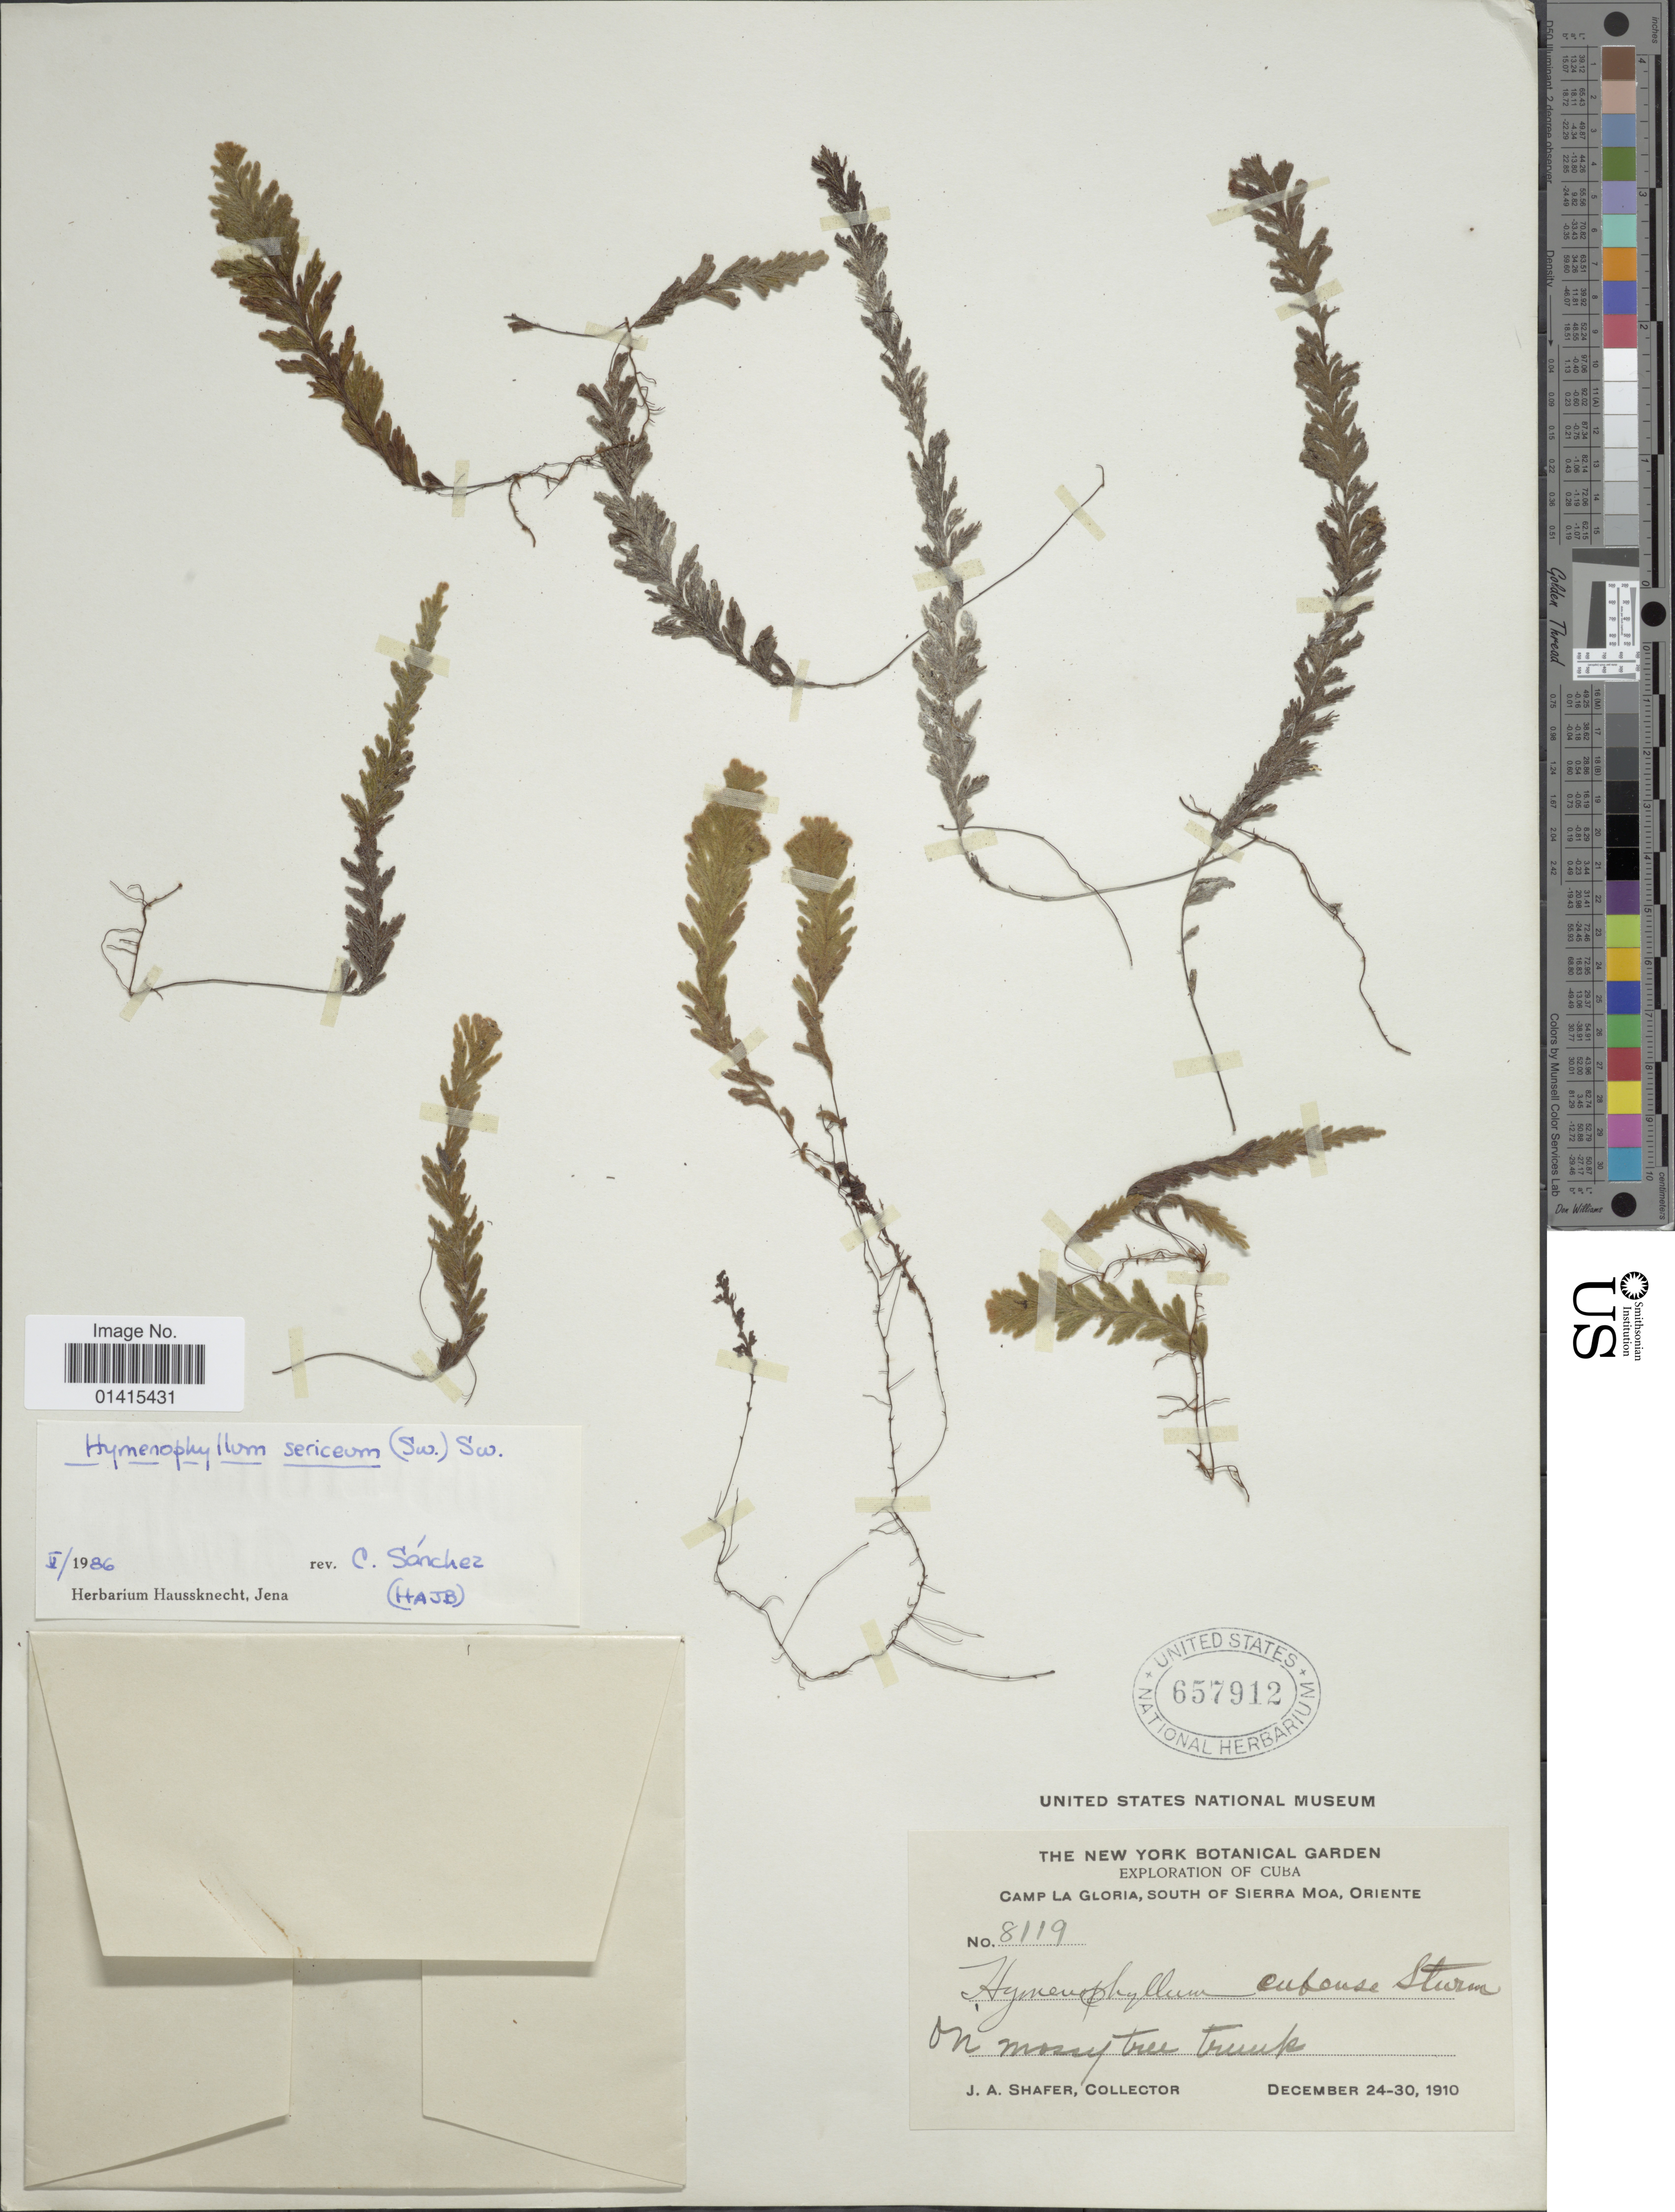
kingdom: Plantae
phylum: Tracheophyta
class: Polypodiopsida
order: Hymenophyllales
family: Hymenophyllaceae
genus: Hymenophyllum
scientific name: Hymenophyllum sericeum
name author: Sw. in Schrad.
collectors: J. A. Shafer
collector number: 8119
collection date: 1910-12-24/1910-12-30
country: Cuba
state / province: Oriente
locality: Camp la Gloria, South of Sierra Moa, Oriente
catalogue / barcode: US 657912